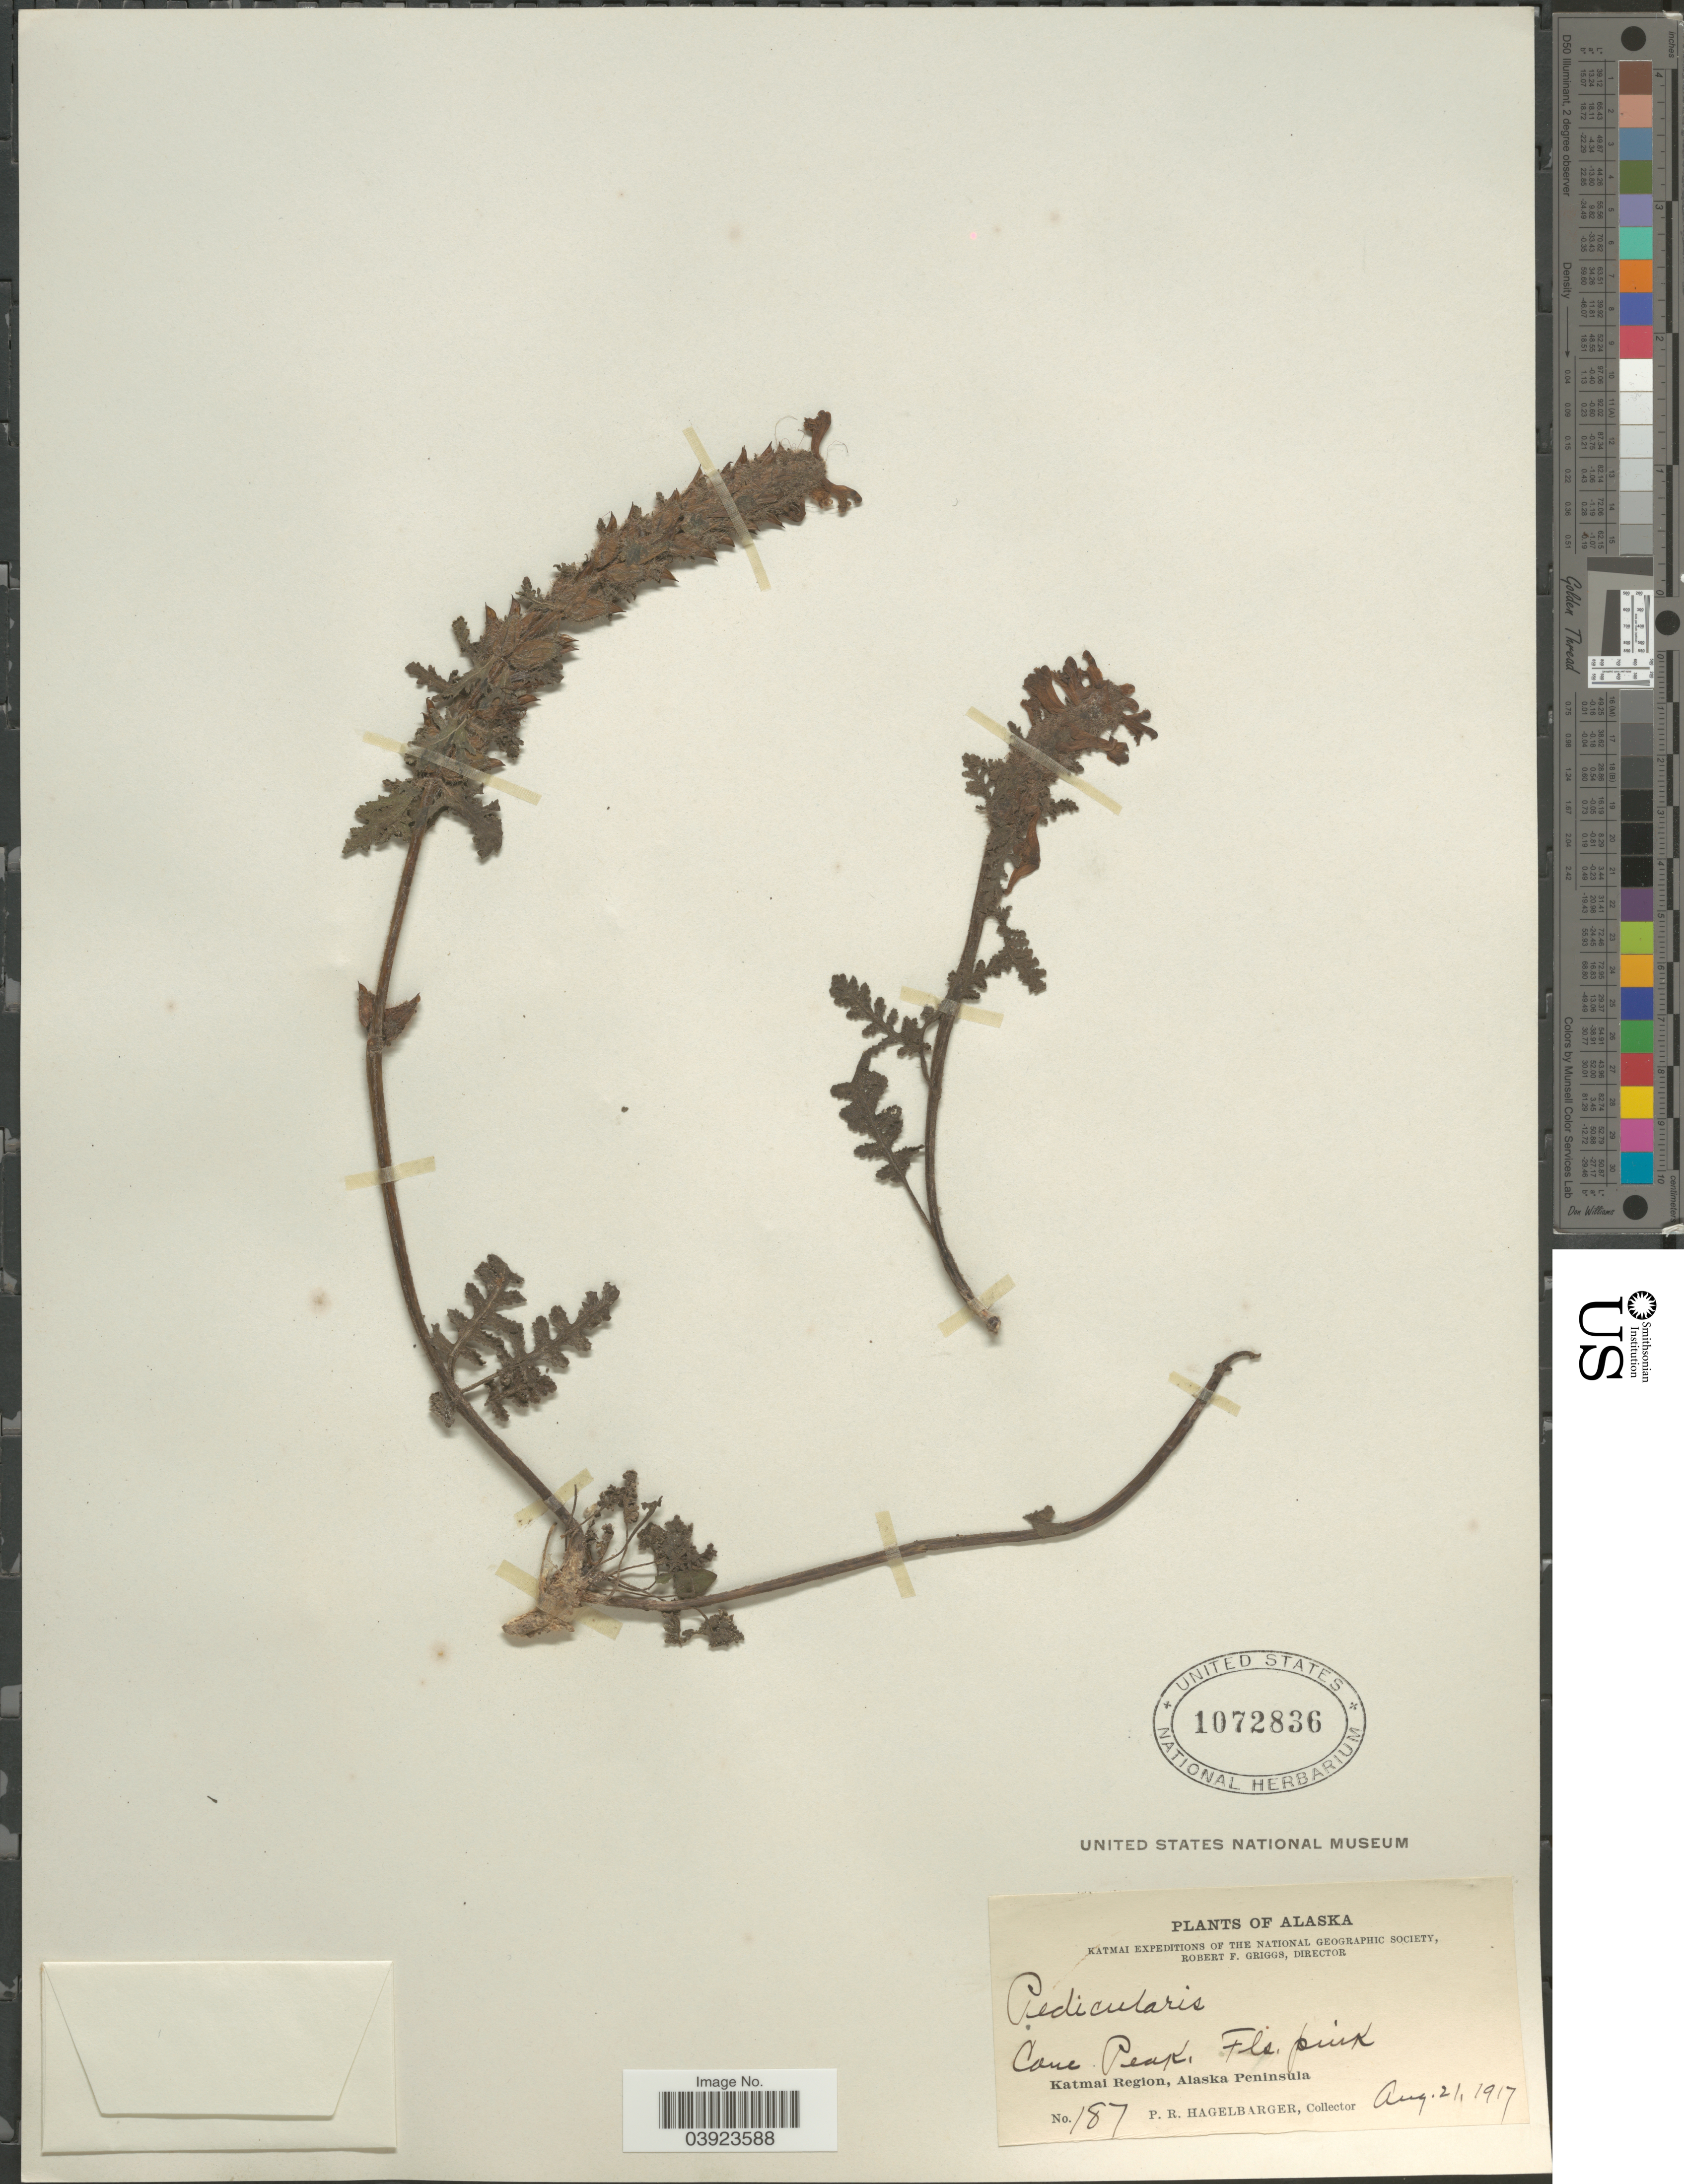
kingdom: Plantae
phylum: Tracheophyta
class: Magnoliopsida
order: Lamiales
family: Orobanchaceae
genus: Pedicularis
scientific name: Pedicularis verticillata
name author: L.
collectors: P. Hagelbarger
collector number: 187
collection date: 1917-08-21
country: United States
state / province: Alaska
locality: Cone Peak. Katmai Region, Alaska Peninsula.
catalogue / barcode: US 1072836